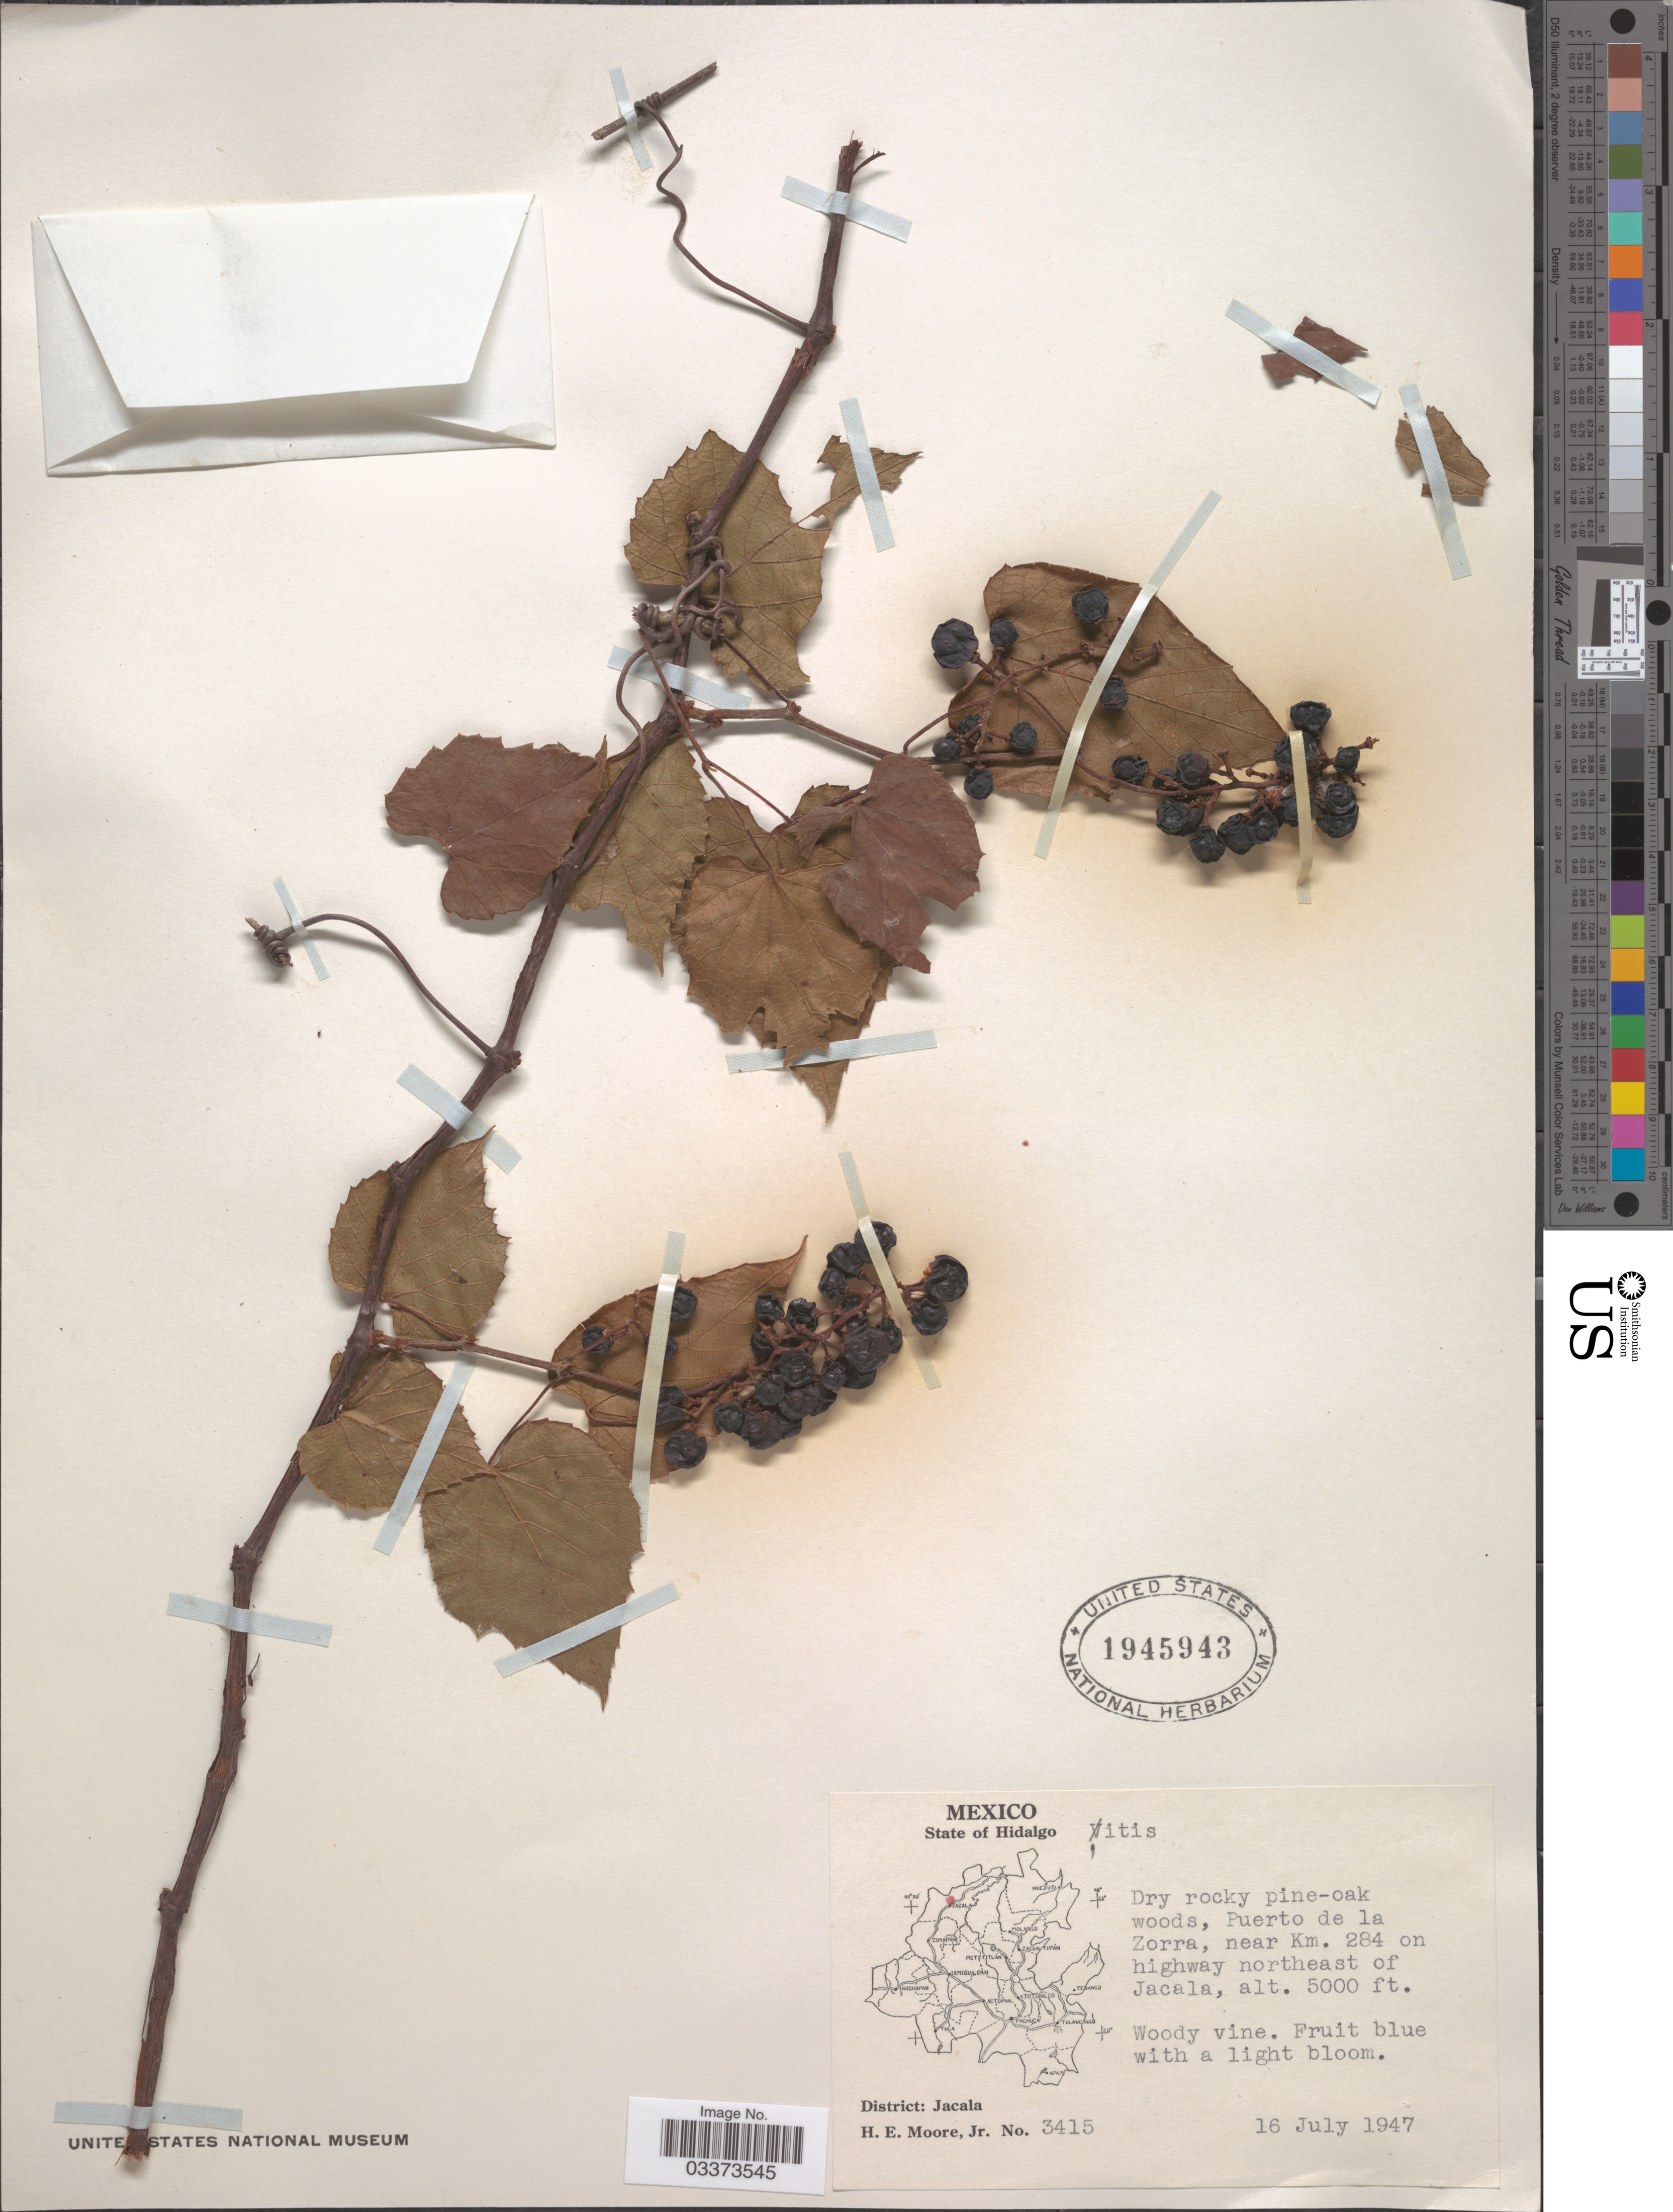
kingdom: Plantae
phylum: Tracheophyta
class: Magnoliopsida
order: Vitales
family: Vitaceae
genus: Ampelopsis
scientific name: Ampelopsis cordata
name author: Michx.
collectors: H. Moore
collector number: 3415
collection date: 1947-07-16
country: Mexico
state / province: Hidalgo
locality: Puerto de la Zorra, near Km. 284 on highway northeast of Jacala.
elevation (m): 1524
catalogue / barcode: US 1945943